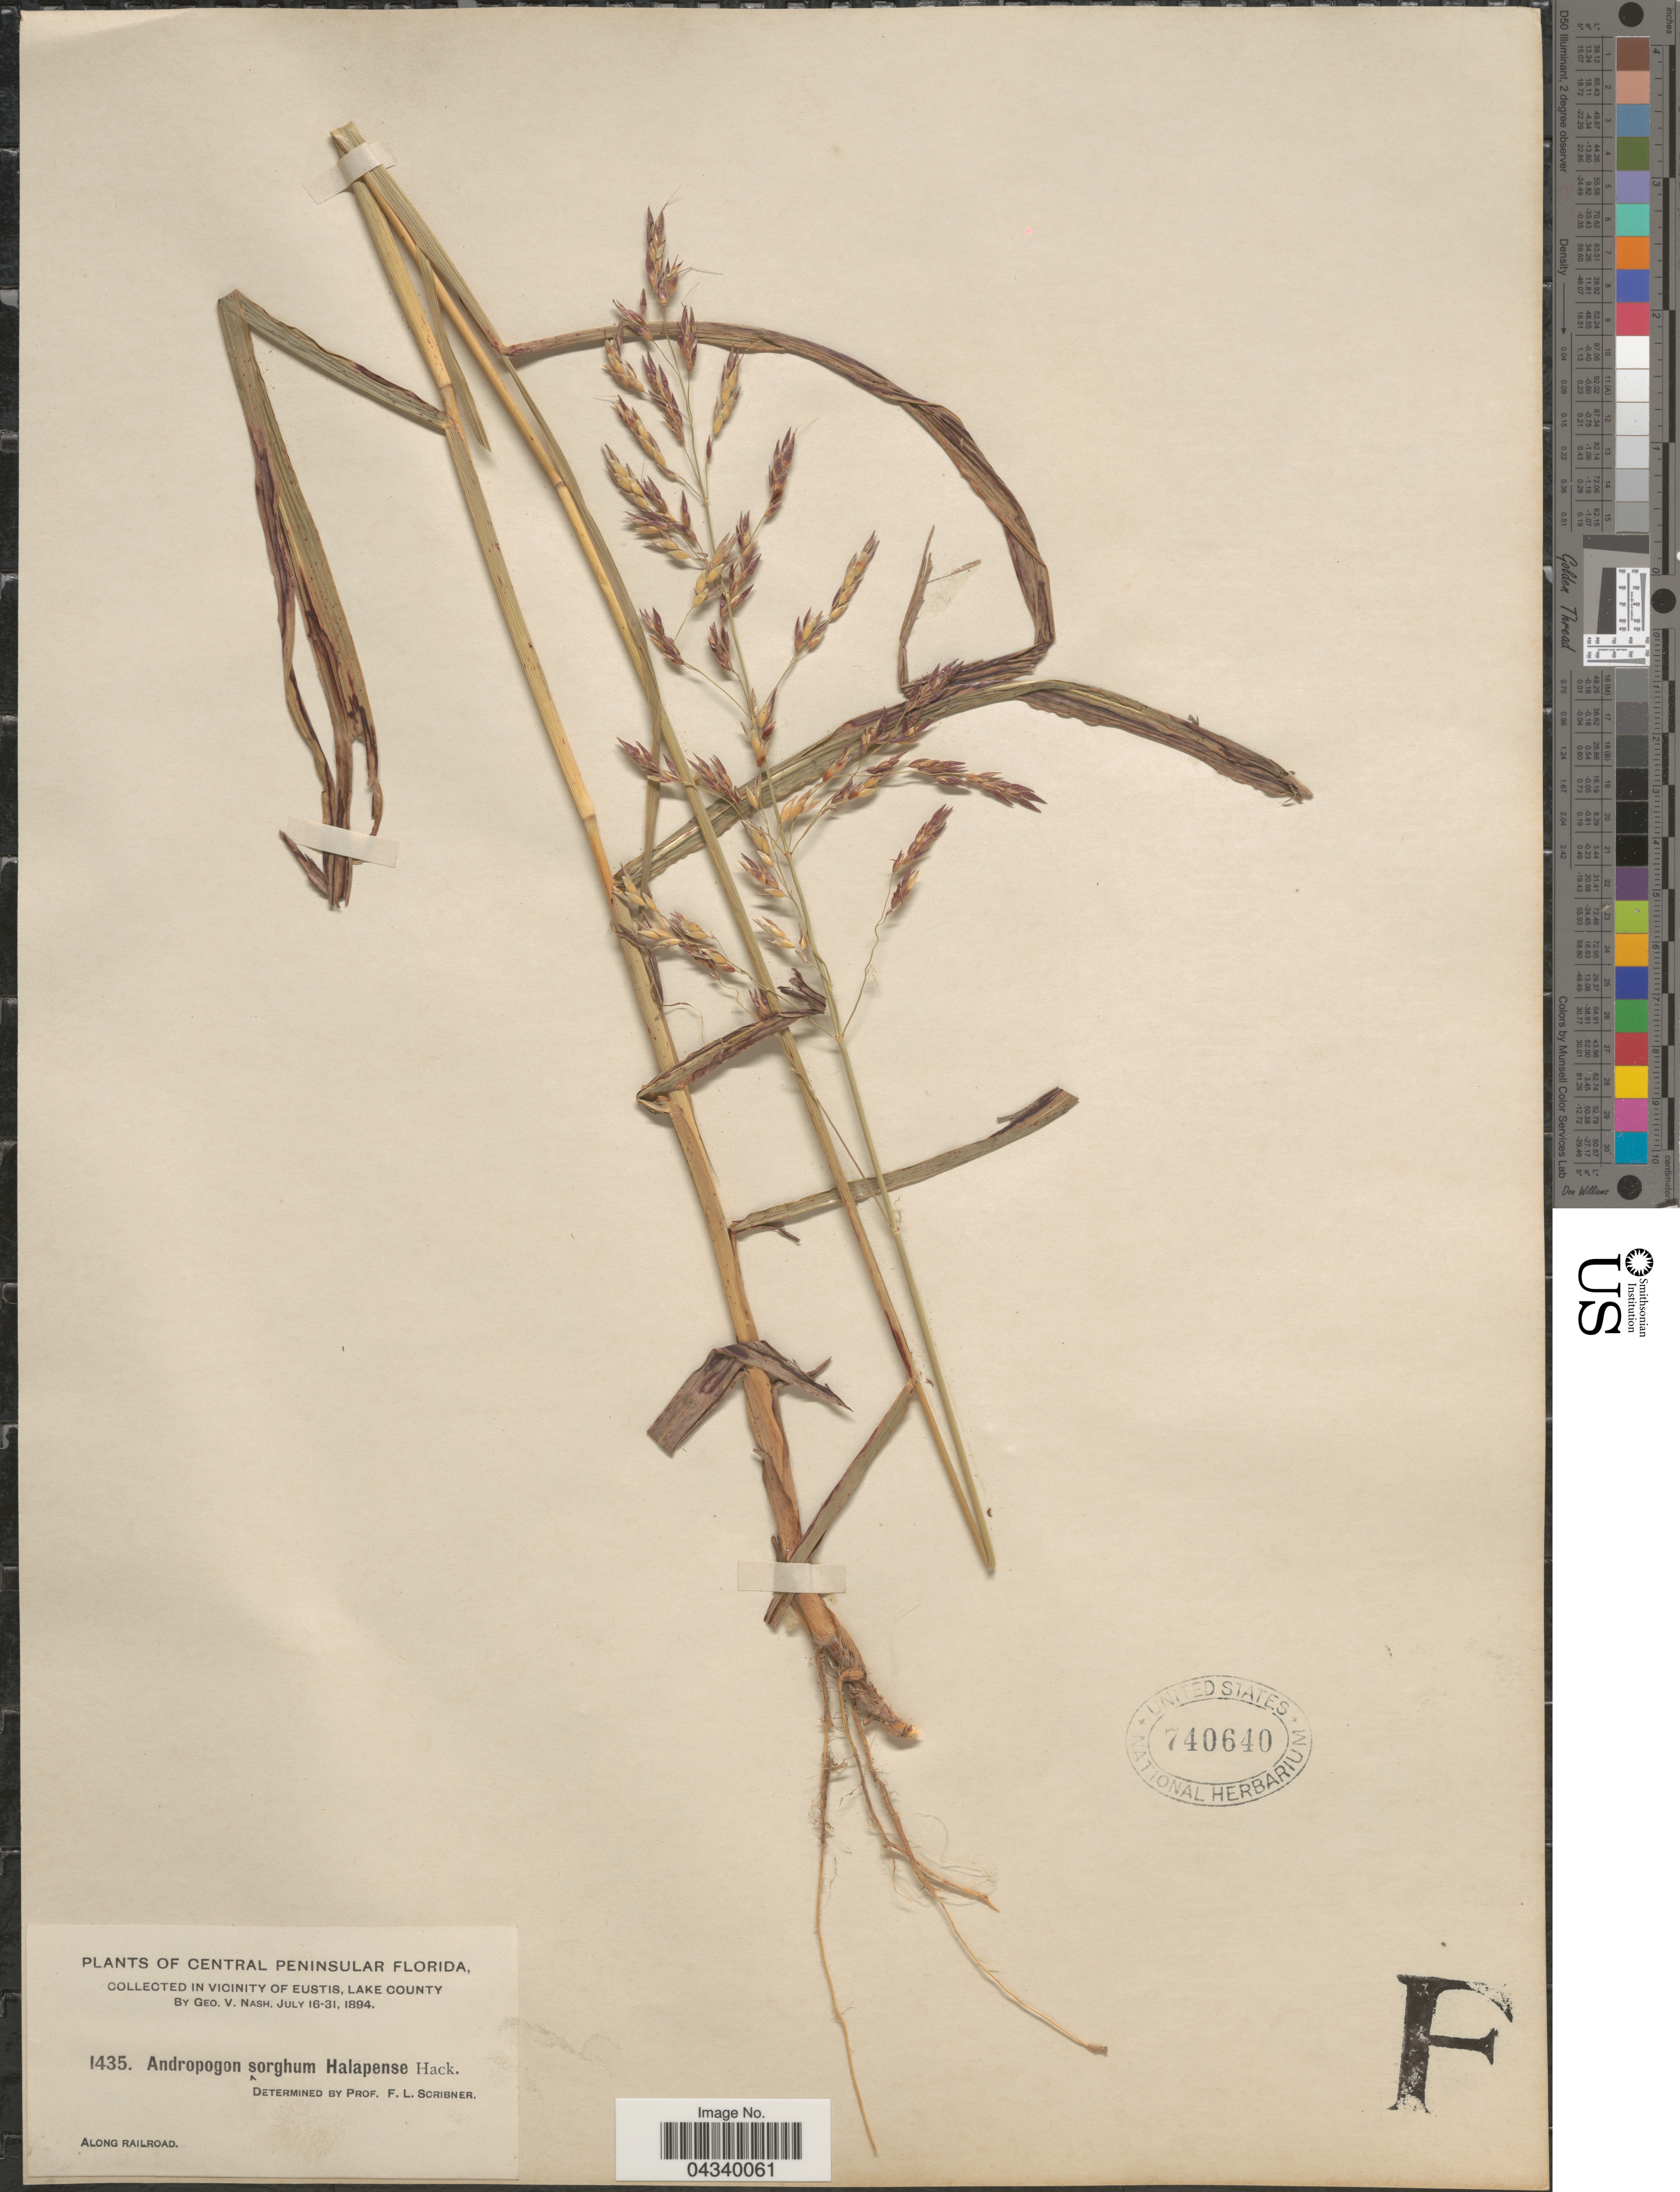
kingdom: Plantae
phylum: Tracheophyta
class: Liliopsida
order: Poales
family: Poaceae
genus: Sorghum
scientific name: Sorghum halepense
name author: (L.) Pers.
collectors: G. V. Nash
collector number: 1435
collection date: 1894-07-16/1894-07-31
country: United States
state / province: Florida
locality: Central Peninsular Florida. In Vicinity of Eustis, Lake County.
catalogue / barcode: US 740640